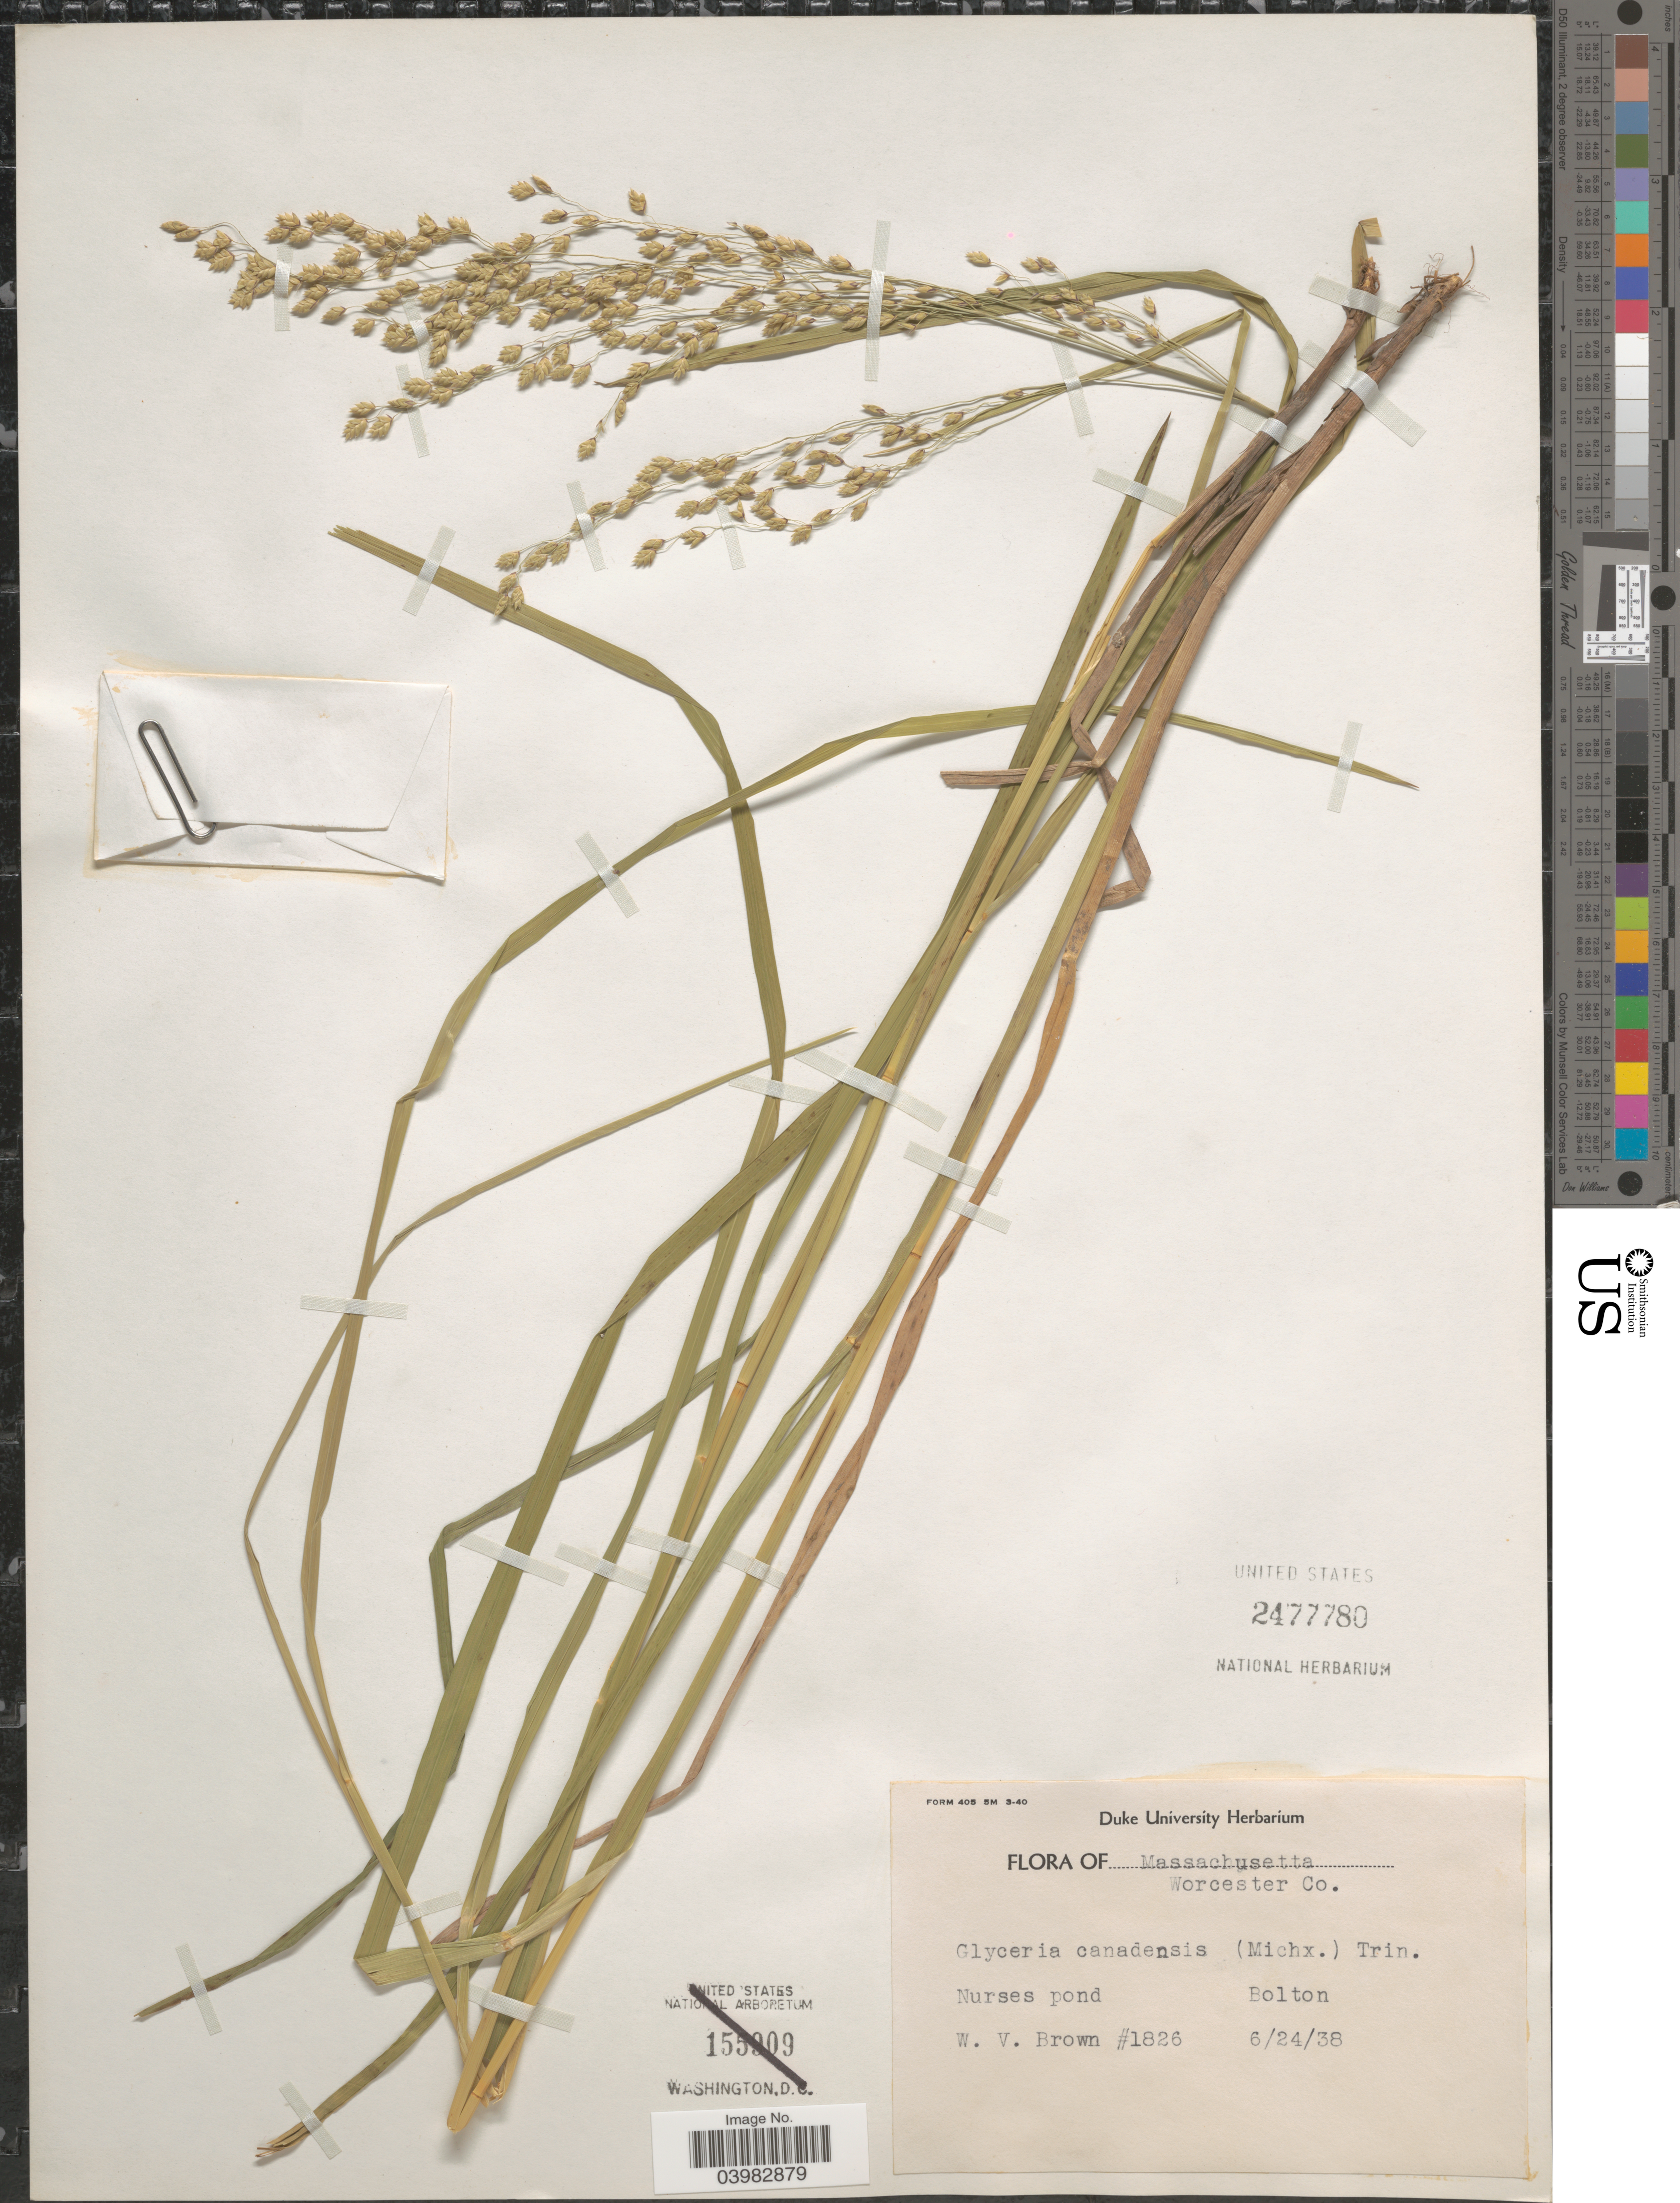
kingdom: Plantae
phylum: Tracheophyta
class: Liliopsida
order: Poales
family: Poaceae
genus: Glyceria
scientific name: Glyceria canadensis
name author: (Michx.) Trin.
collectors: W. Brown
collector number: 1826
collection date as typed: Transcribed d/m/y: 24/6/38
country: United States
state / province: Massachusetts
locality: Worcester Co. Bolton.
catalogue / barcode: US 2477780